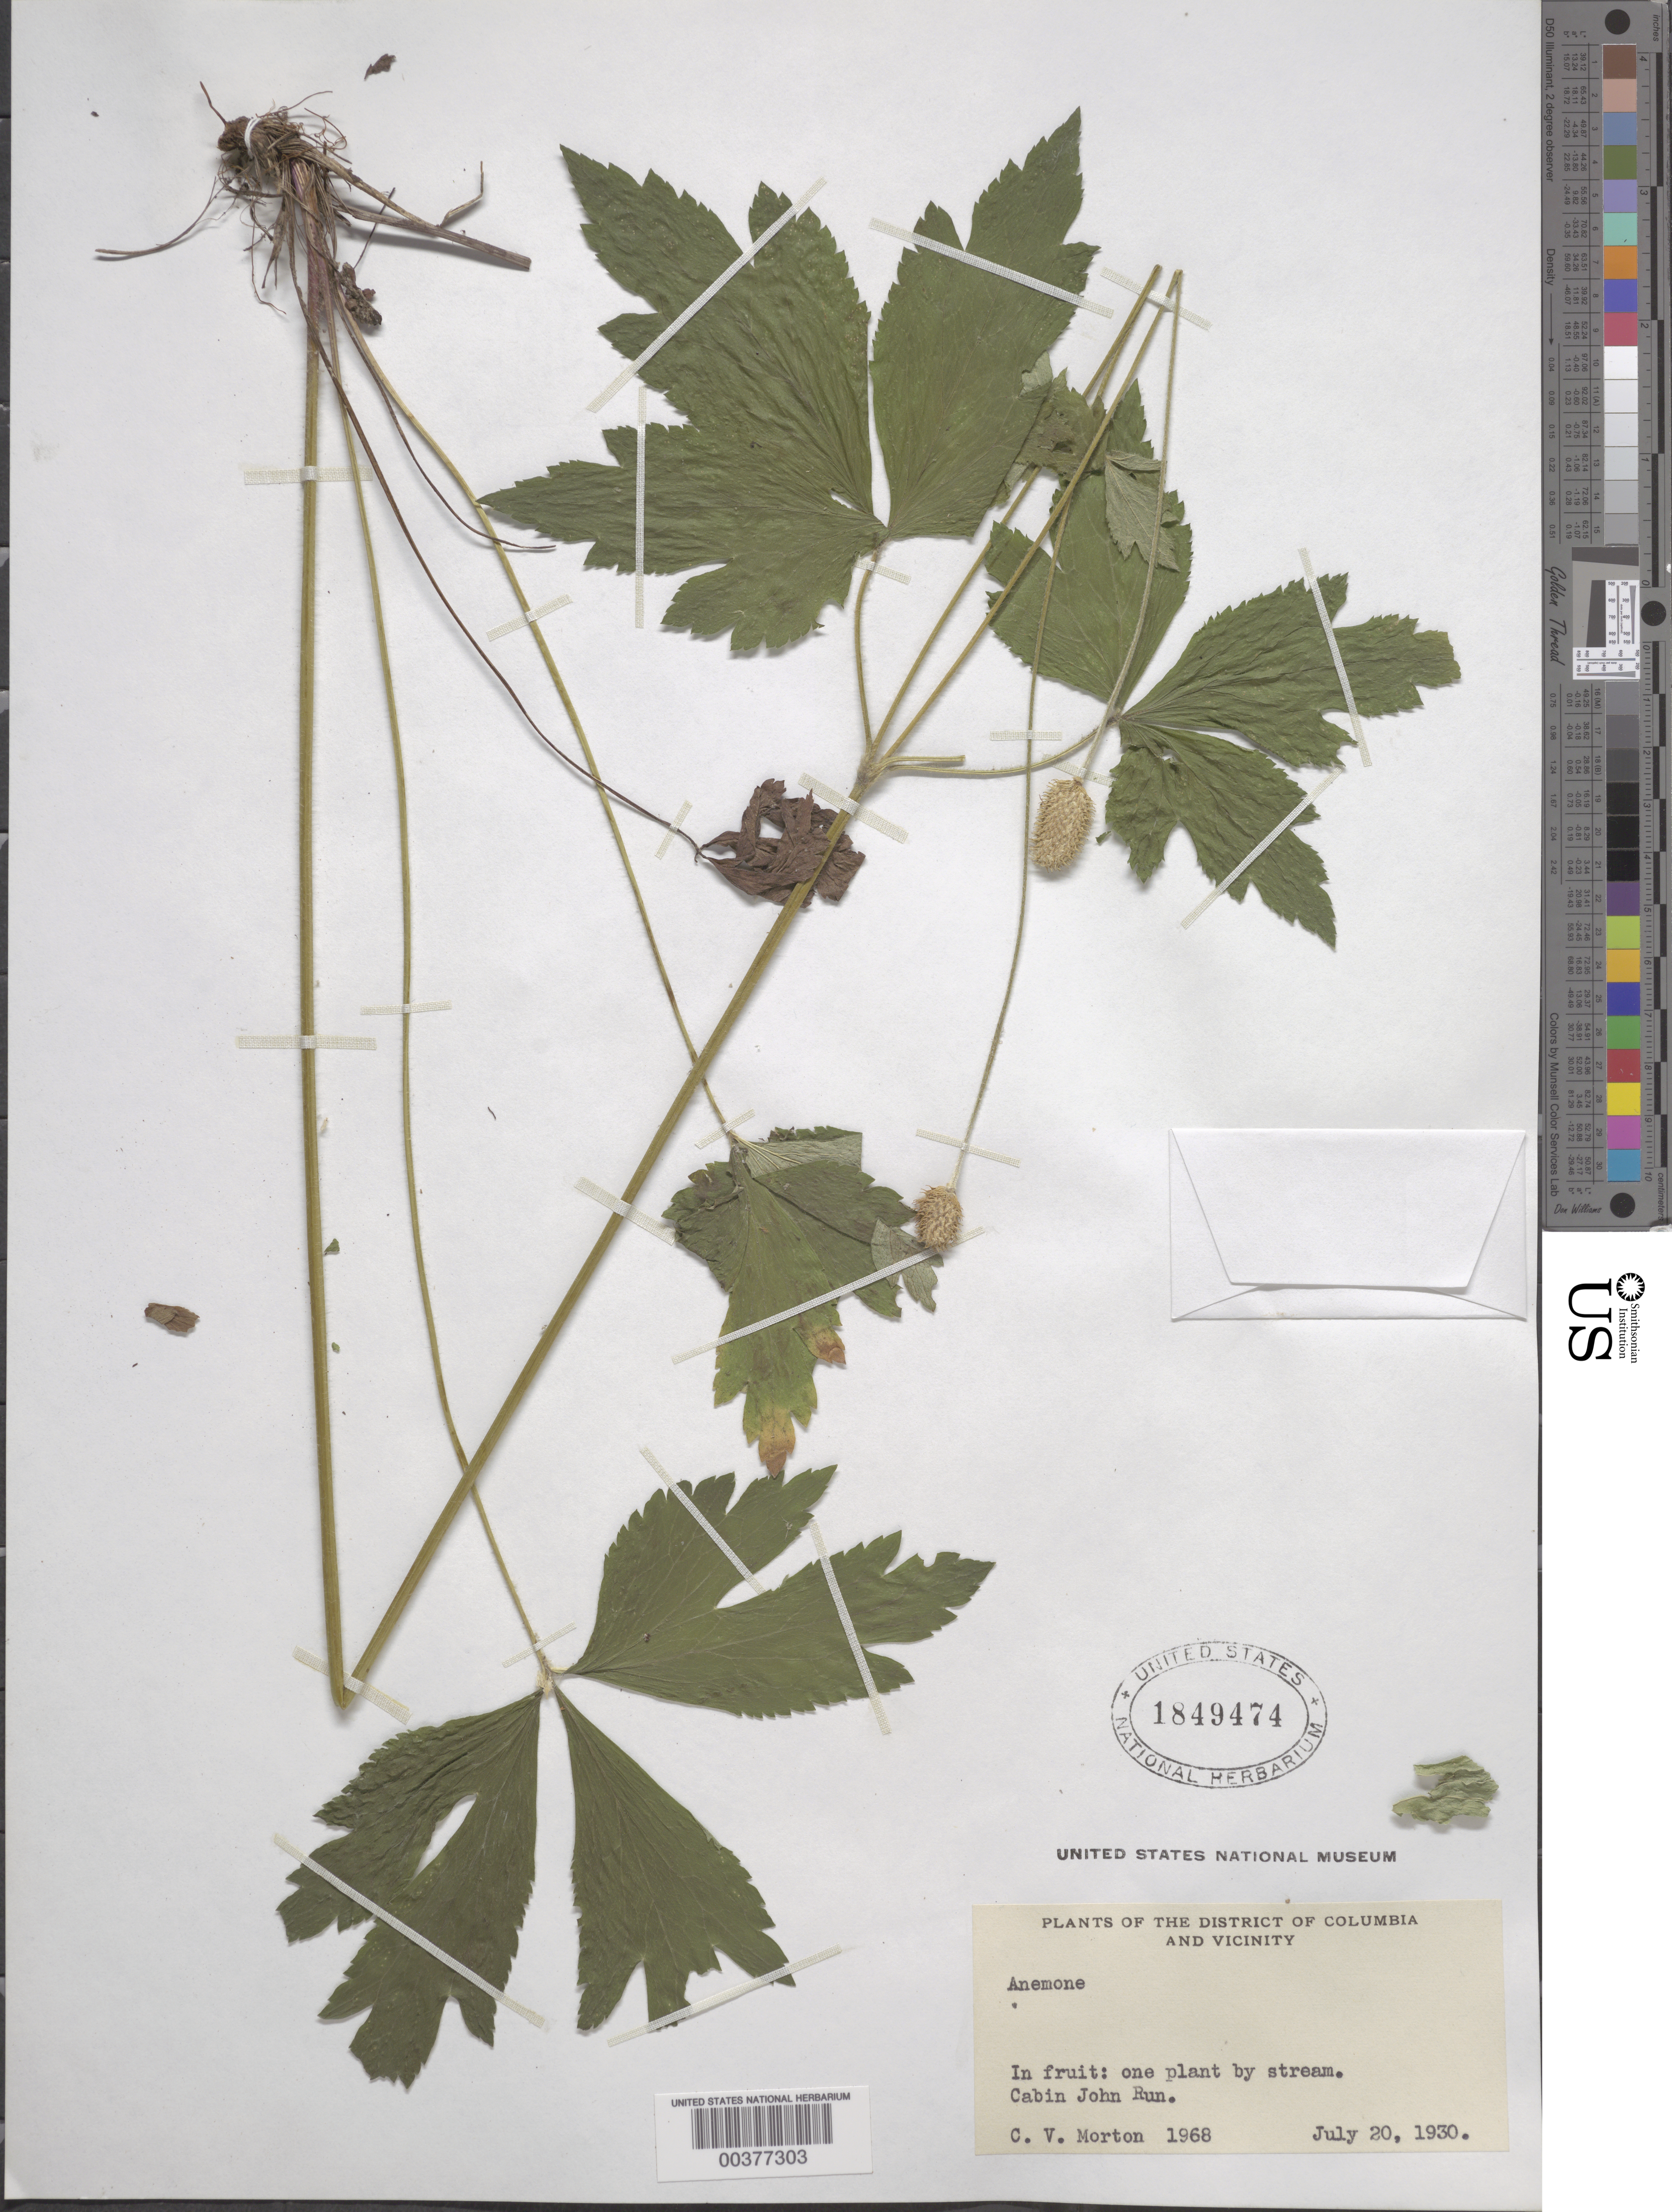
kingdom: Plantae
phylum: Tracheophyta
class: Magnoliopsida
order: Ranunculales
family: Ranunculaceae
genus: Anemone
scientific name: Anemone virginiana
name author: L.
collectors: C. V. Morton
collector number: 1968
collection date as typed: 20 Jul 1930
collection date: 1930-07-20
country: United States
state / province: Maryland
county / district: Montgomery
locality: Cabin John Run C. & O. Canal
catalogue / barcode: US 1849474